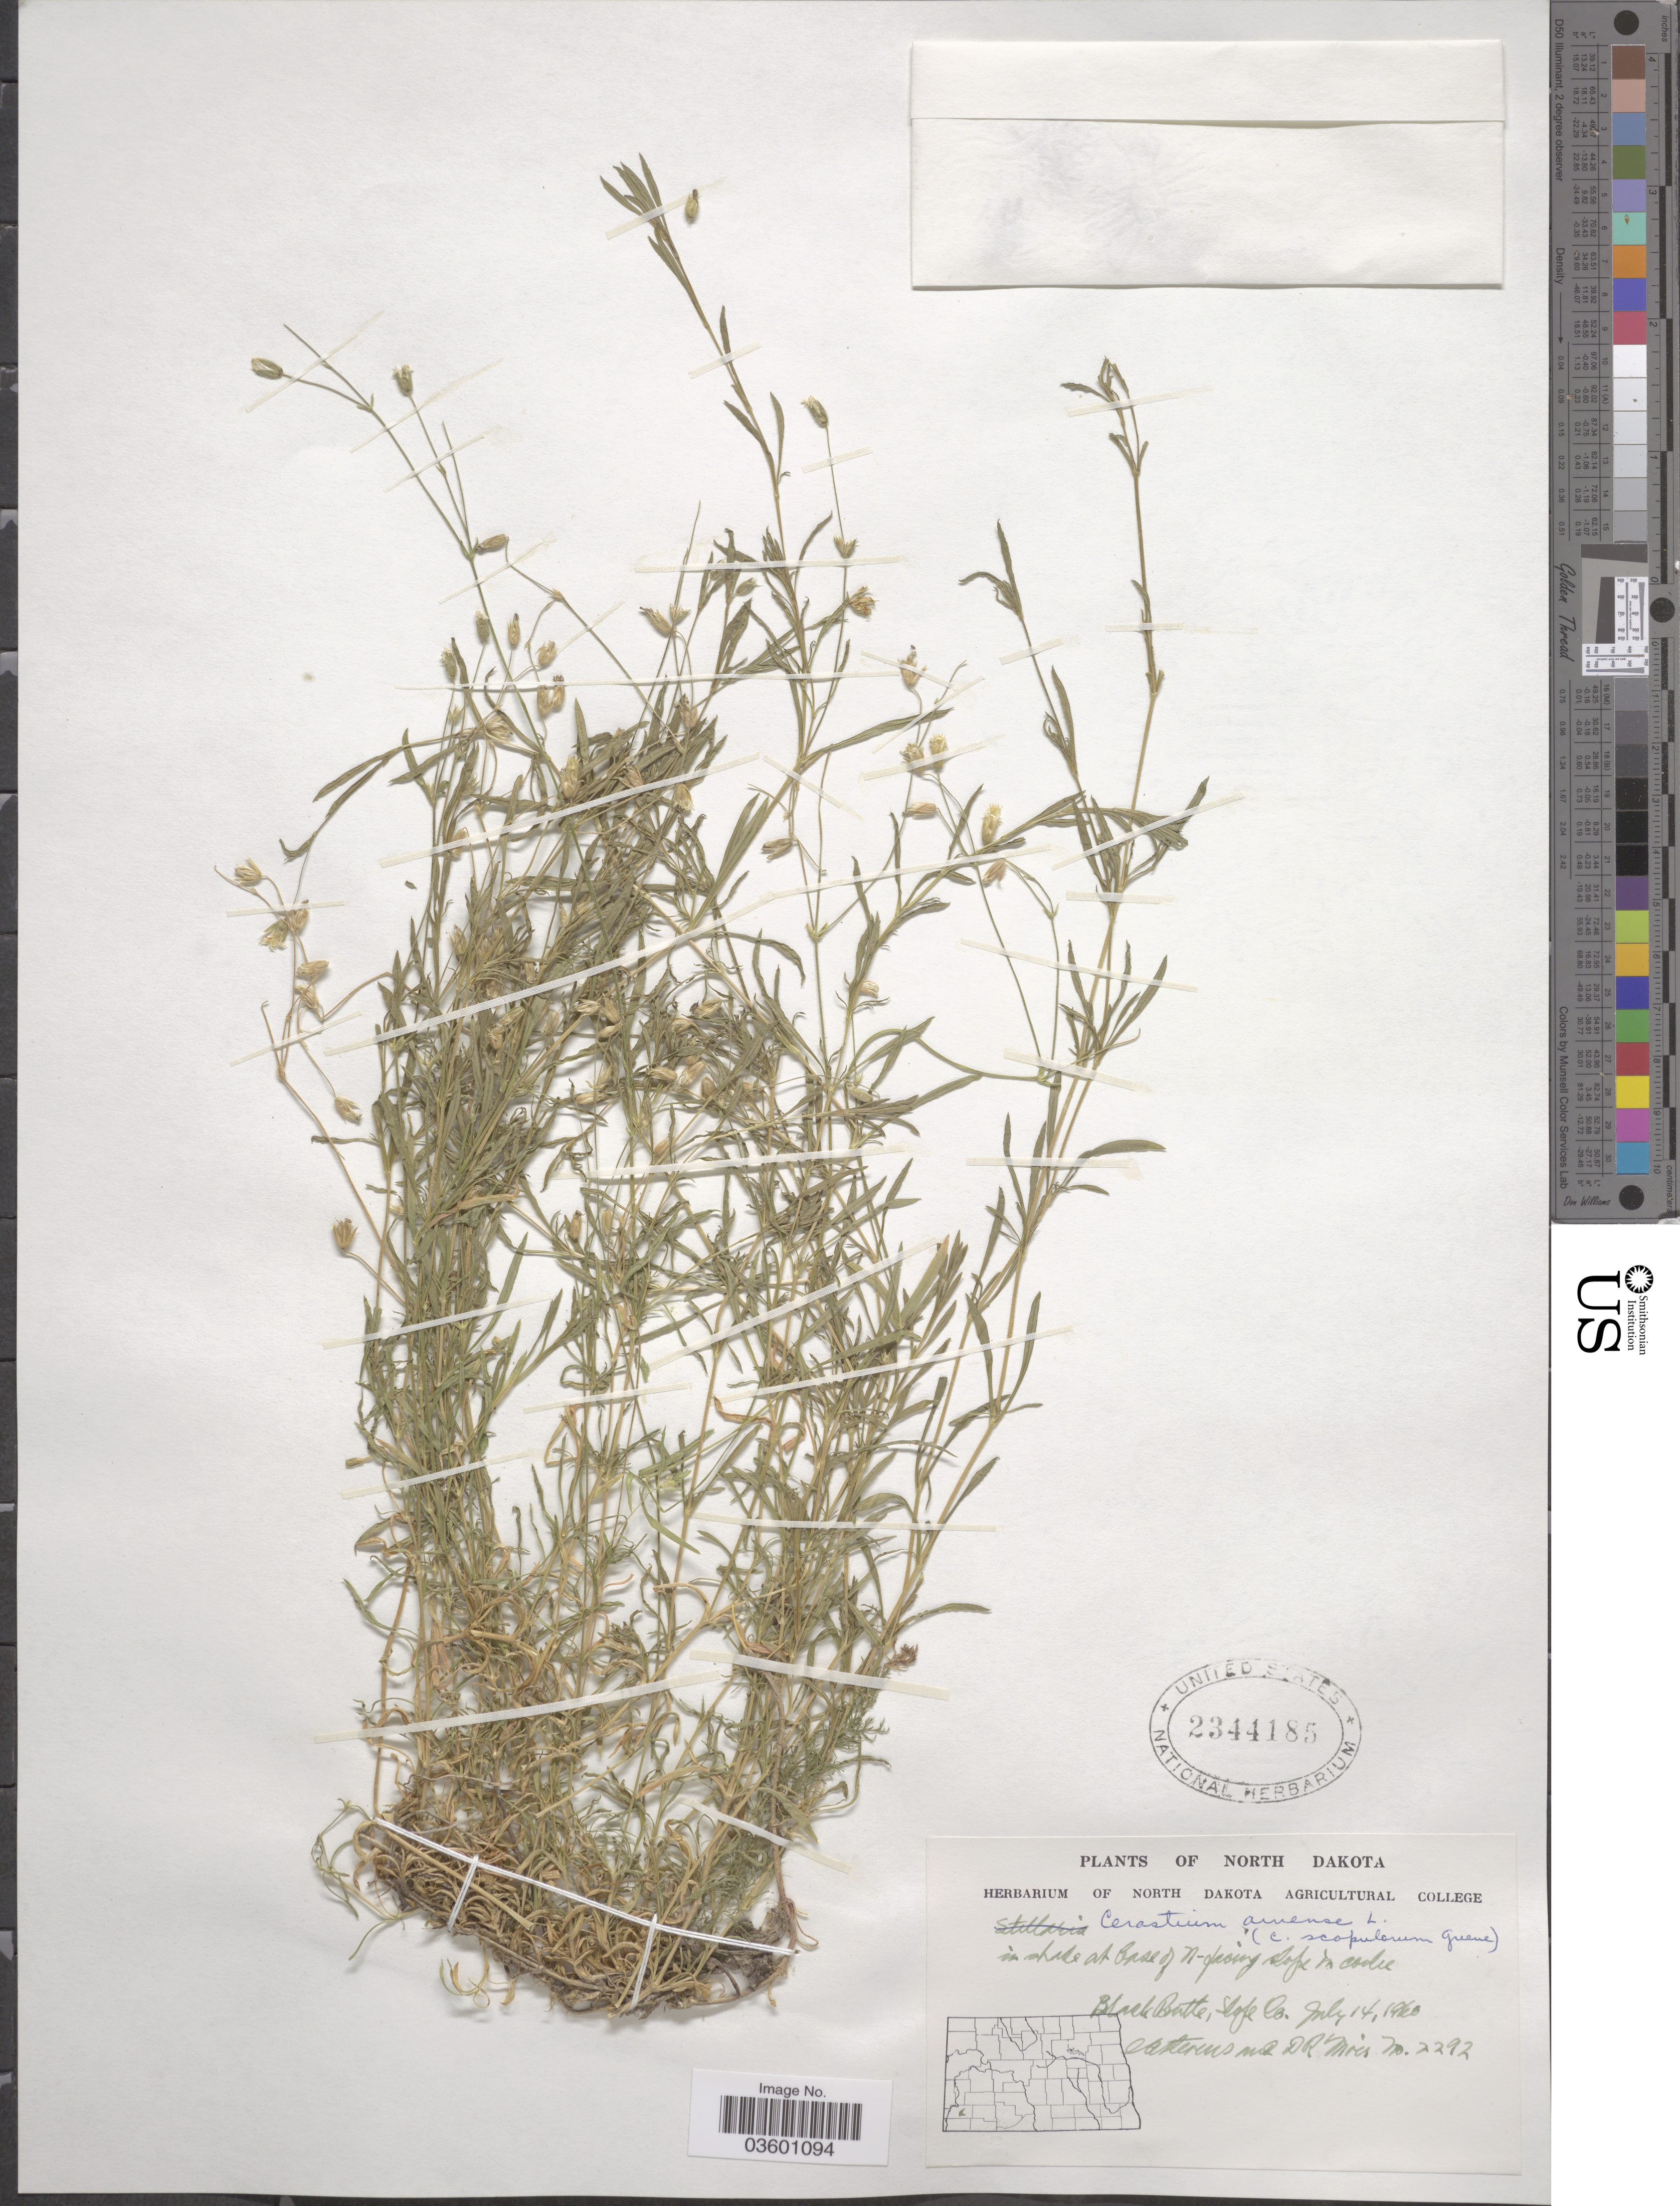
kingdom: Plantae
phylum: Tracheophyta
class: Magnoliopsida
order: Caryophyllales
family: Caryophyllaceae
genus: Cerastium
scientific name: Cerastium arvense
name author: L.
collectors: O. A. Stevens & D. Mier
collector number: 2292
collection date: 1960-07-14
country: United States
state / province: North Dakota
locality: Black Butte, Slope Co.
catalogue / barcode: US 2344185